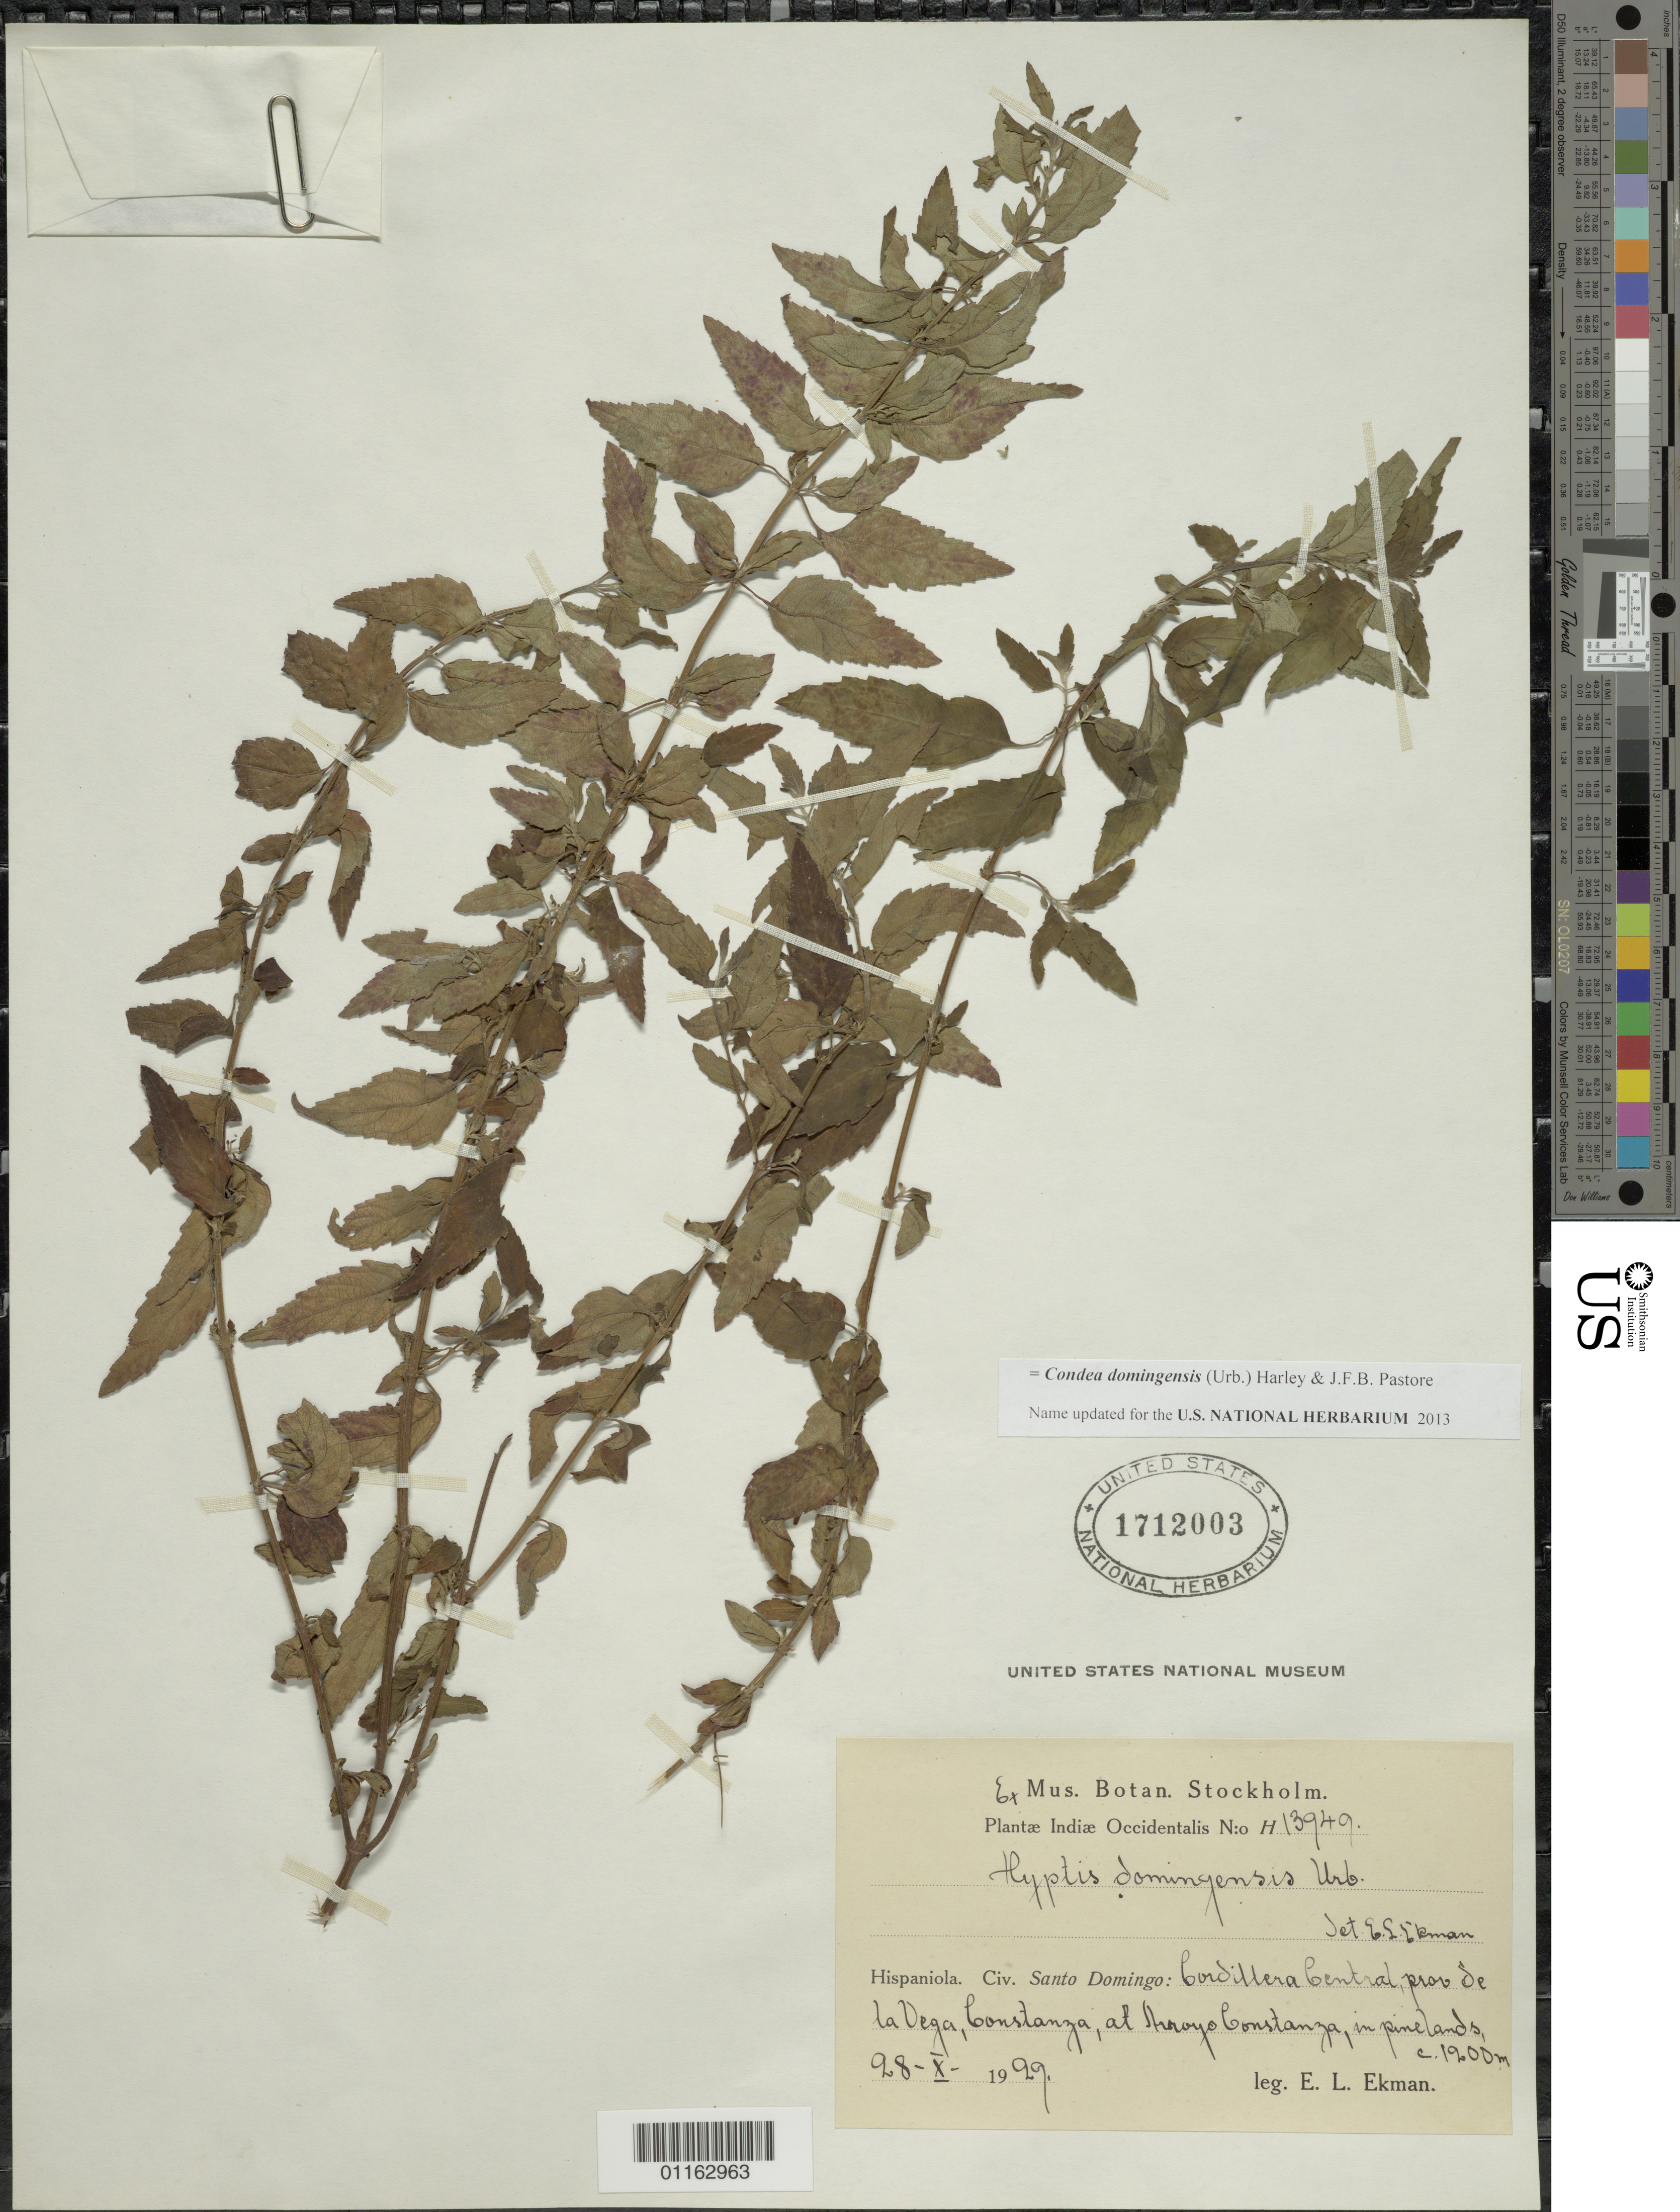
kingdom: Plantae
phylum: Tracheophyta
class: Magnoliopsida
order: Lamiales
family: Lamiaceae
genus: Condea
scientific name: Condea domingensis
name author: (Urb.) Harley & J.F.B. Pastore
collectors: E. L. Ekman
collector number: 13949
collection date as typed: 28 Oct 1929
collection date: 1929-10-28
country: Dominican Republic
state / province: Santo Domingo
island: Hispaniola I.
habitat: In pinelands.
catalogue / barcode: US 1712003